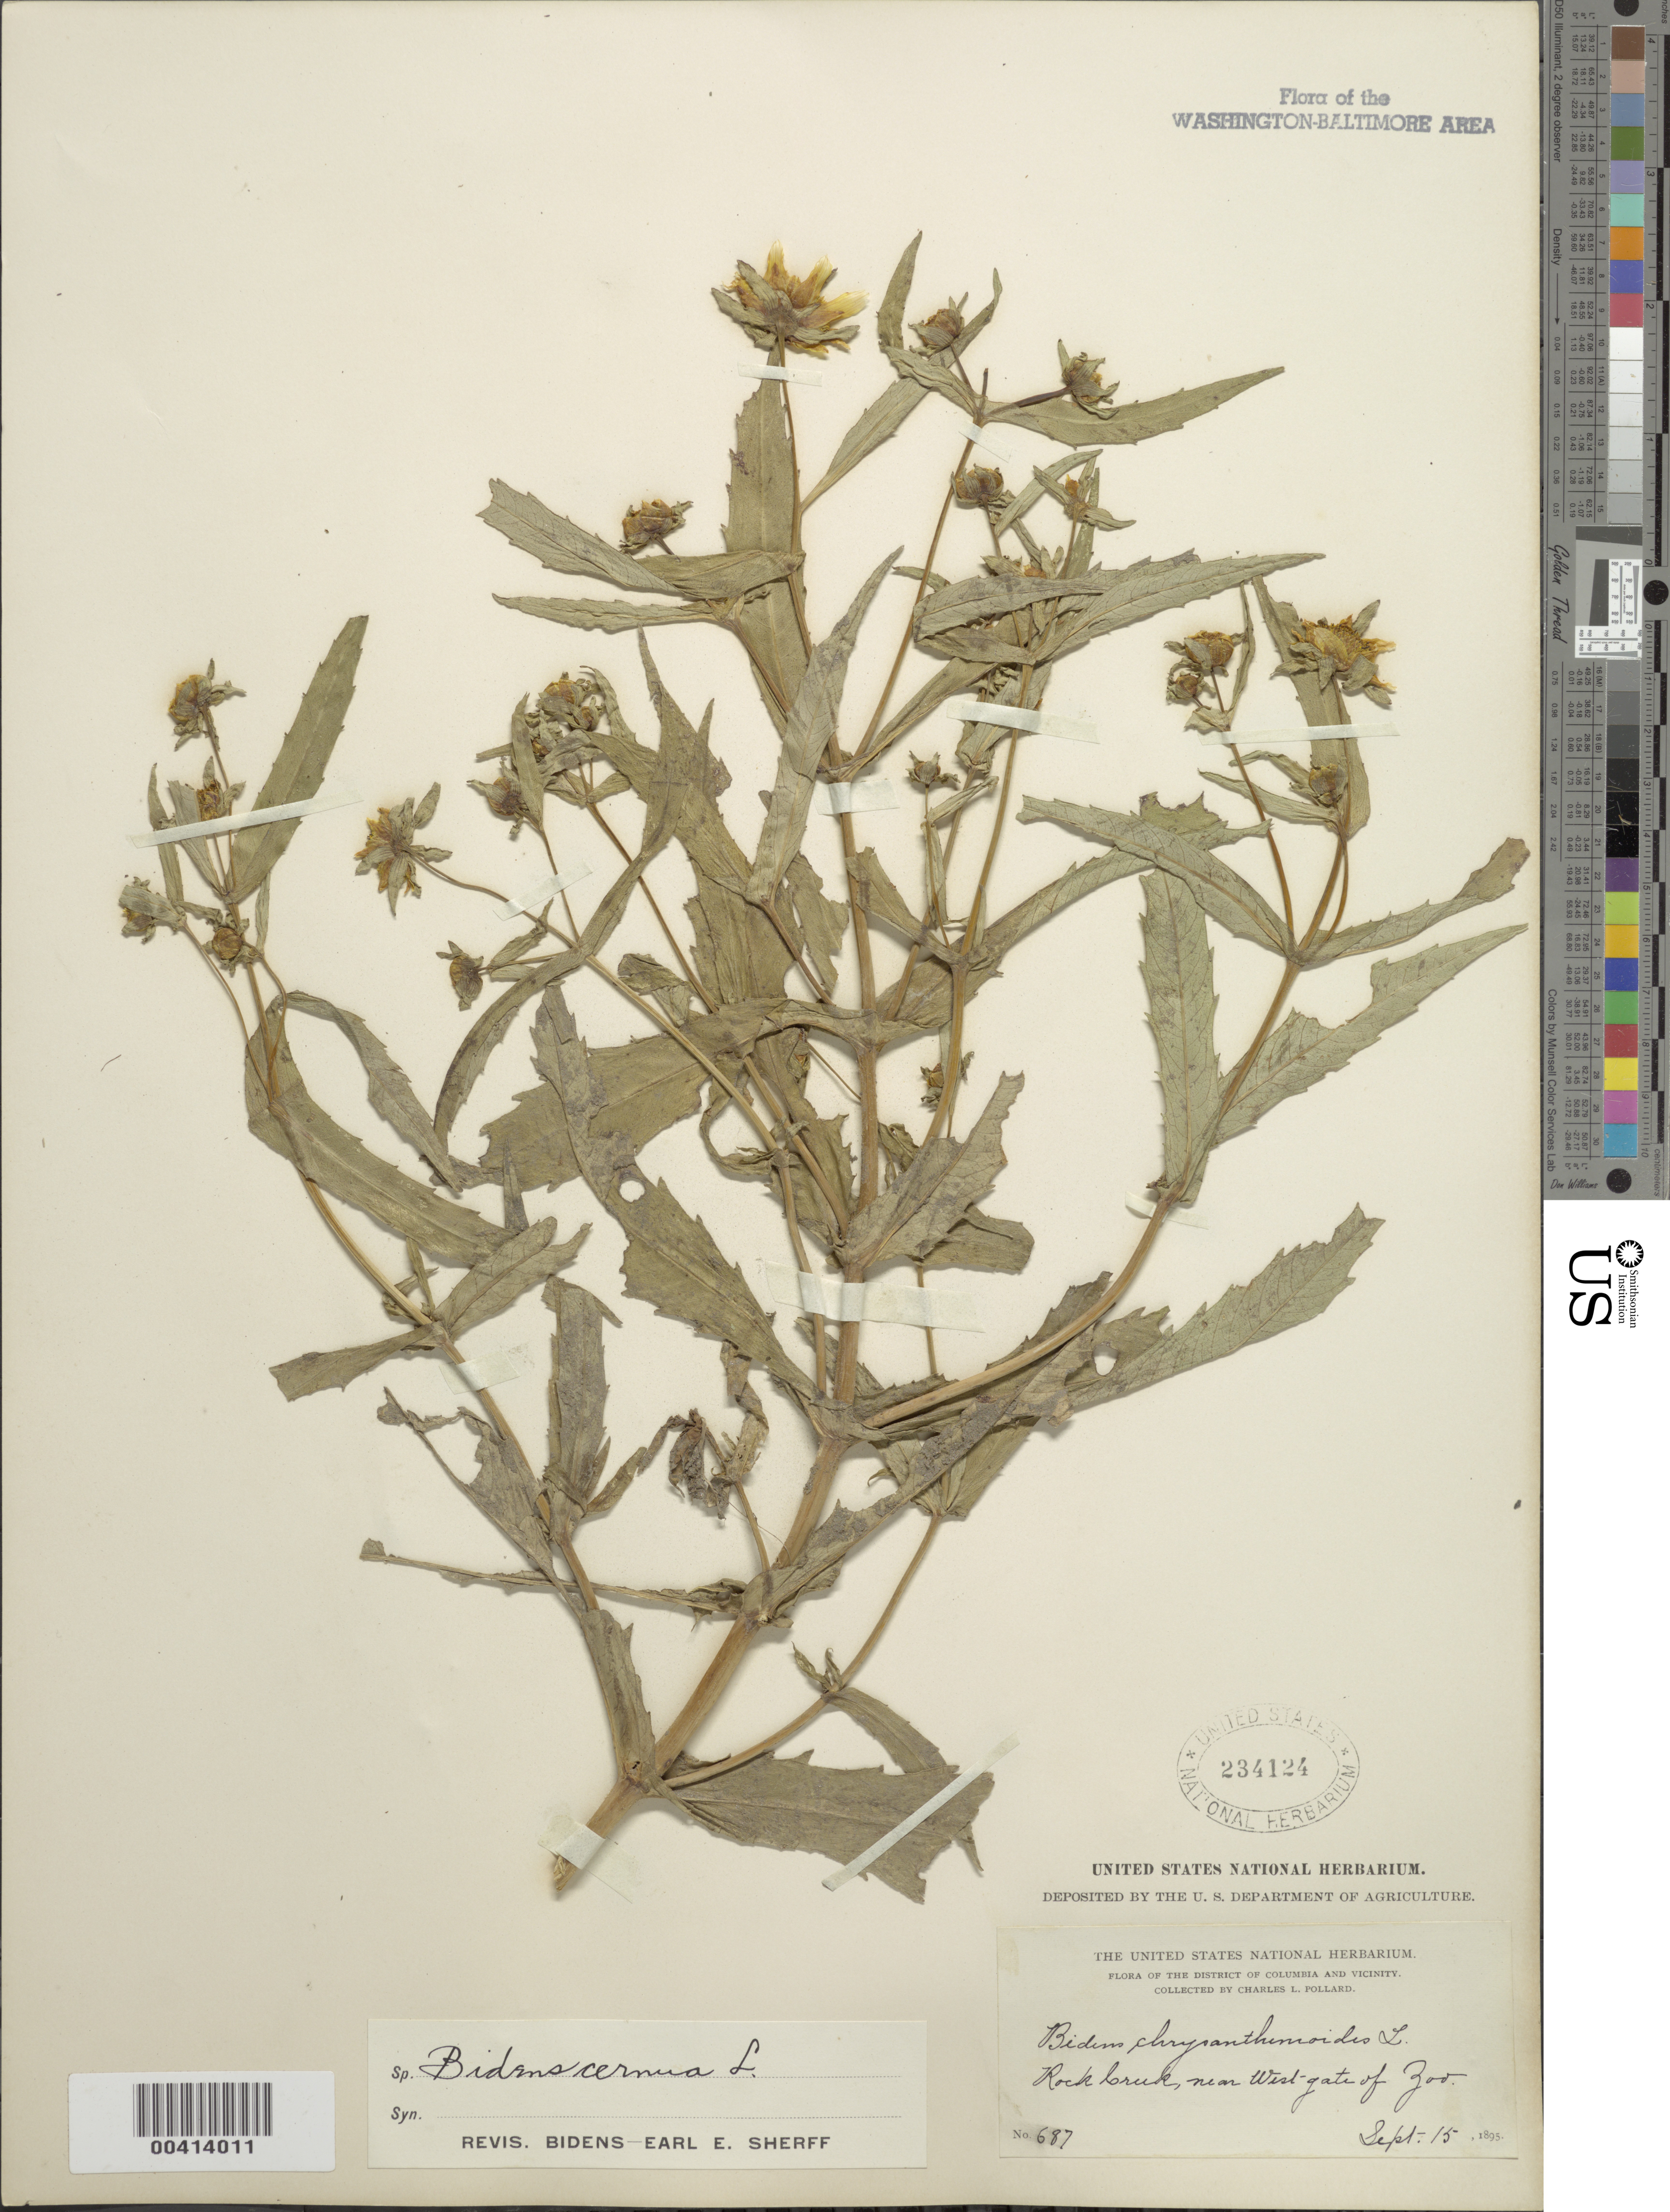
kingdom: Plantae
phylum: Tracheophyta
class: Magnoliopsida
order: Asterales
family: Asteraceae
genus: Bidens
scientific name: Bidens cernua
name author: L.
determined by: Sherff, E. E.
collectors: C. L. Pollard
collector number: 687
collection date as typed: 15 Sep 1895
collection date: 1895-09-15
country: United States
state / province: District of Columbia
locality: Rock Creek near west gate of Zoo Rock Creek Park & vicinity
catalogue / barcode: US 234124